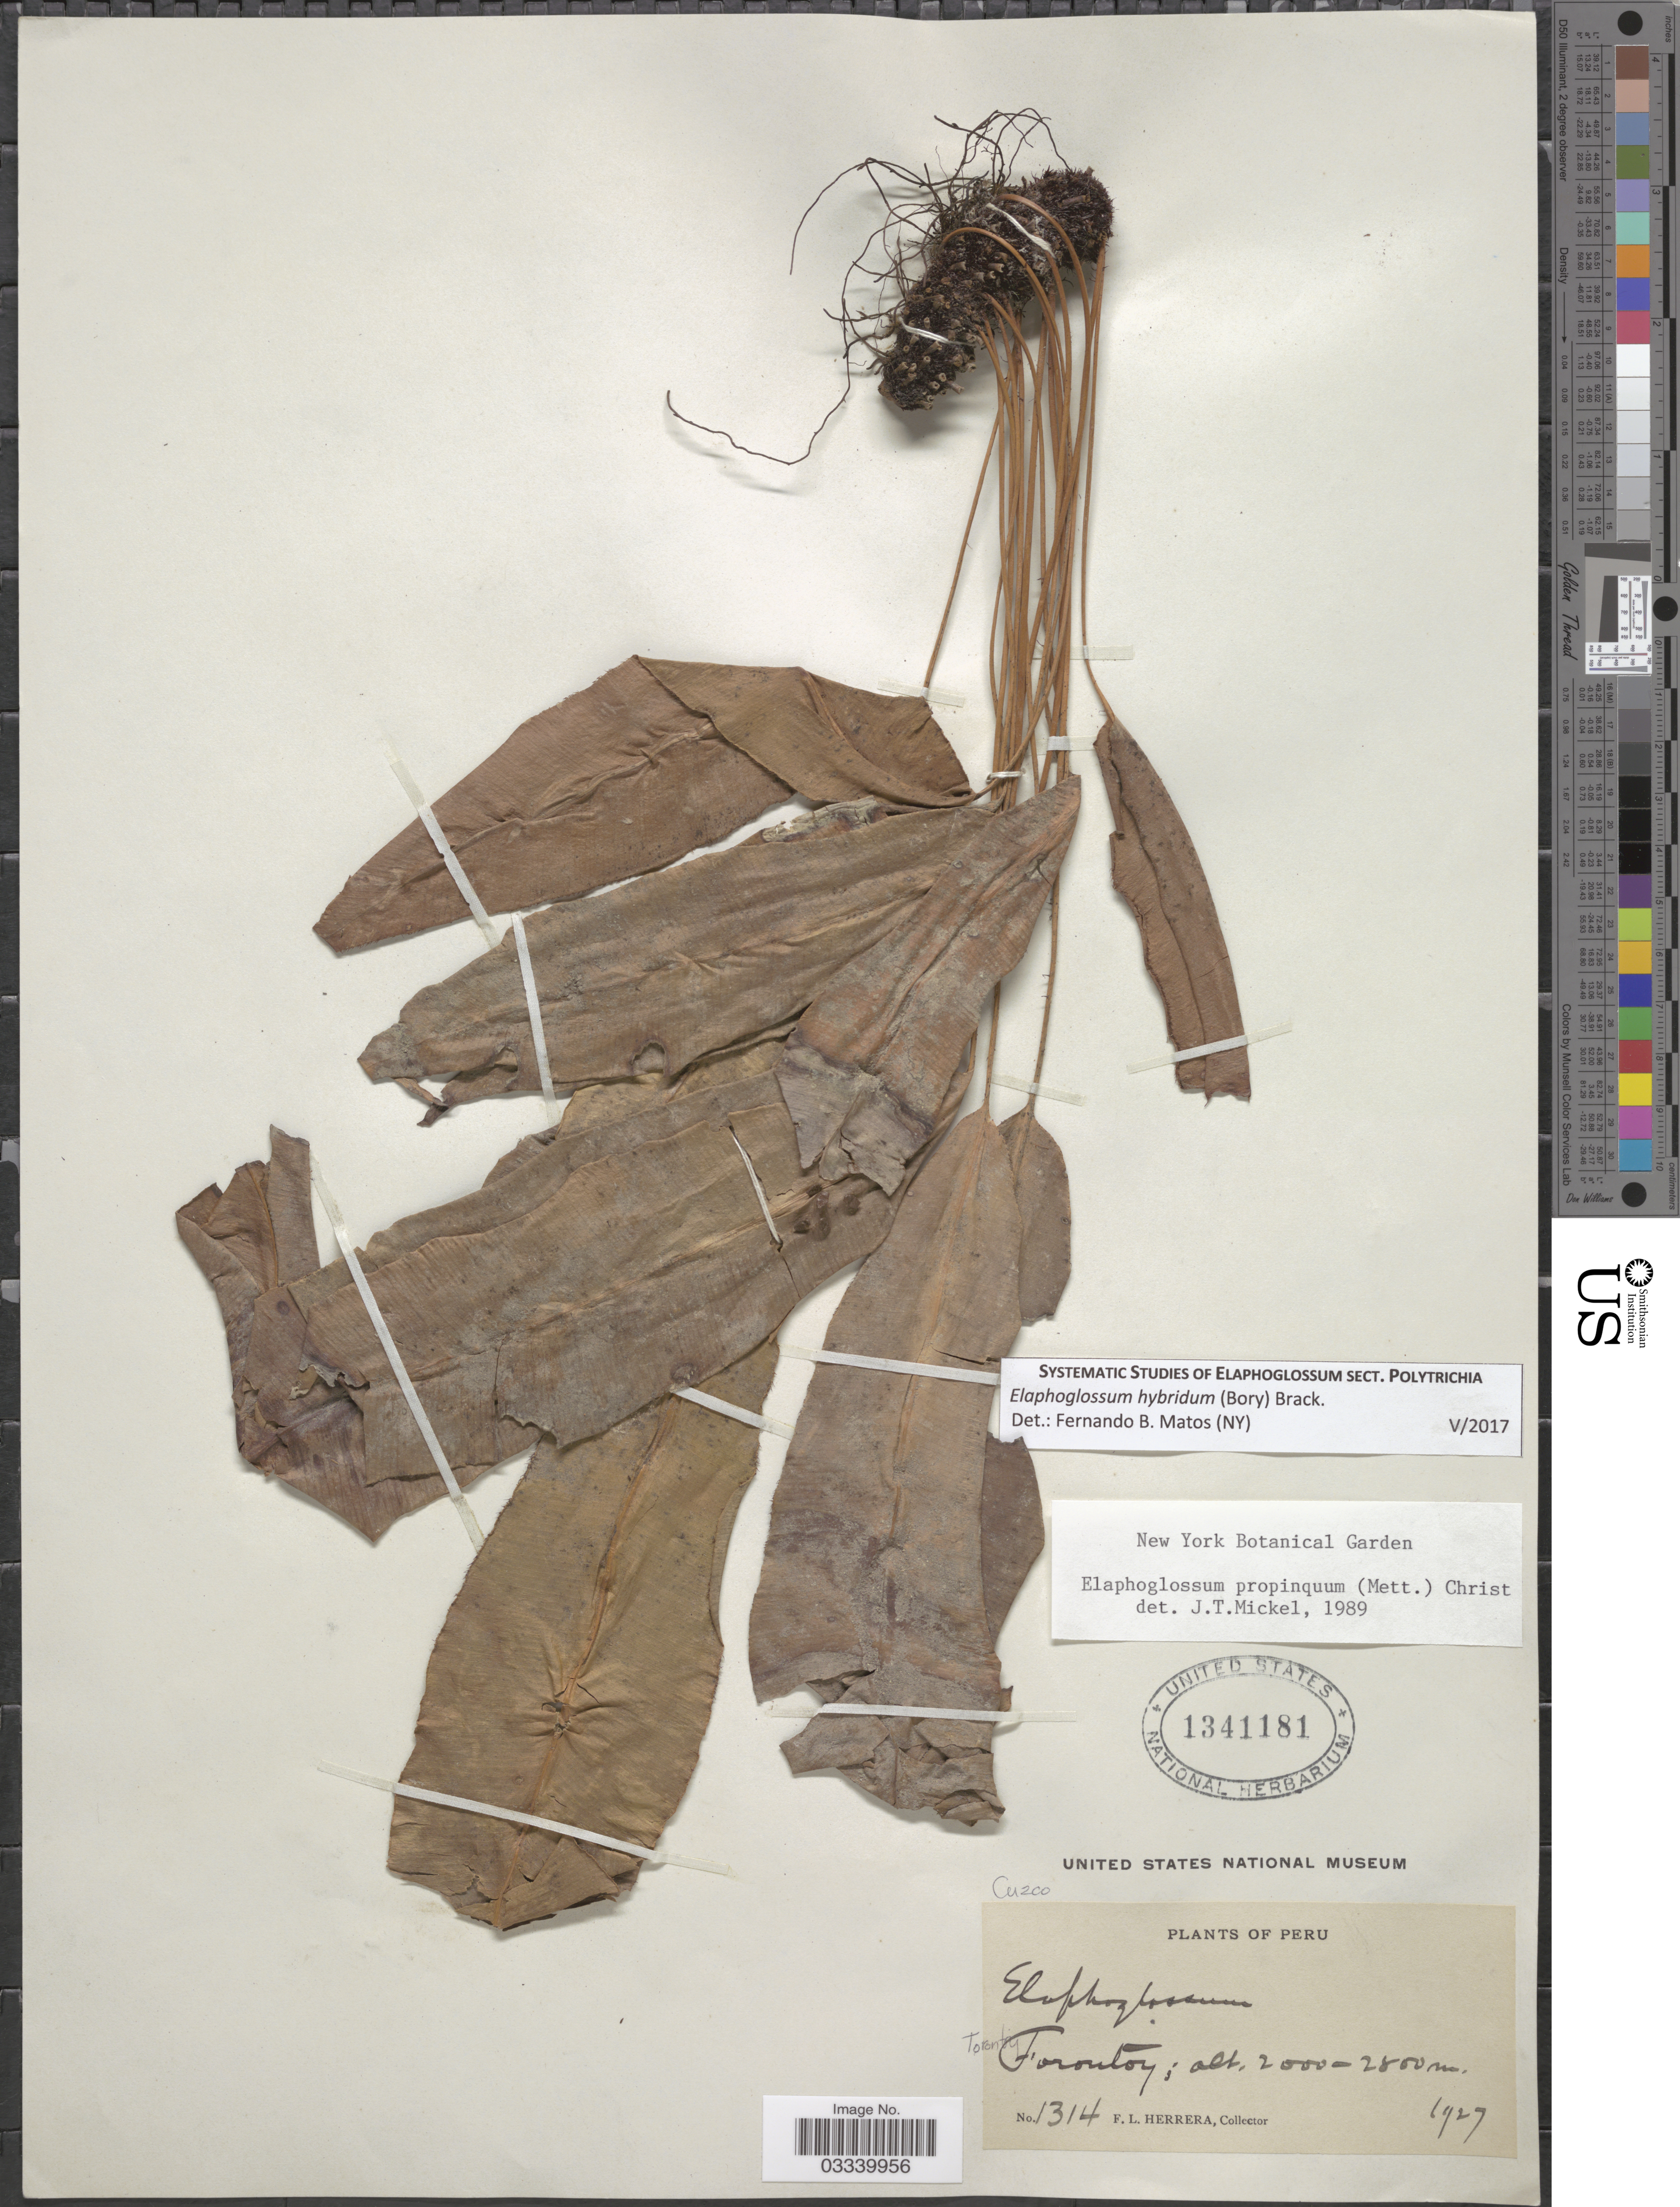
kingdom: Plantae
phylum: Tracheophyta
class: Polypodiopsida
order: Polypodiales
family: Dryopteridaceae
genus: Elaphoglossum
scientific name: Elaphoglossum hybridum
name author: (Bory) T. Moore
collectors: F. L. Herrera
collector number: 1314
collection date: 1927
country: Peru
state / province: Cusco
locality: Cuzco, Torontoy.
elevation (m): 2000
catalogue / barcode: US 1341181